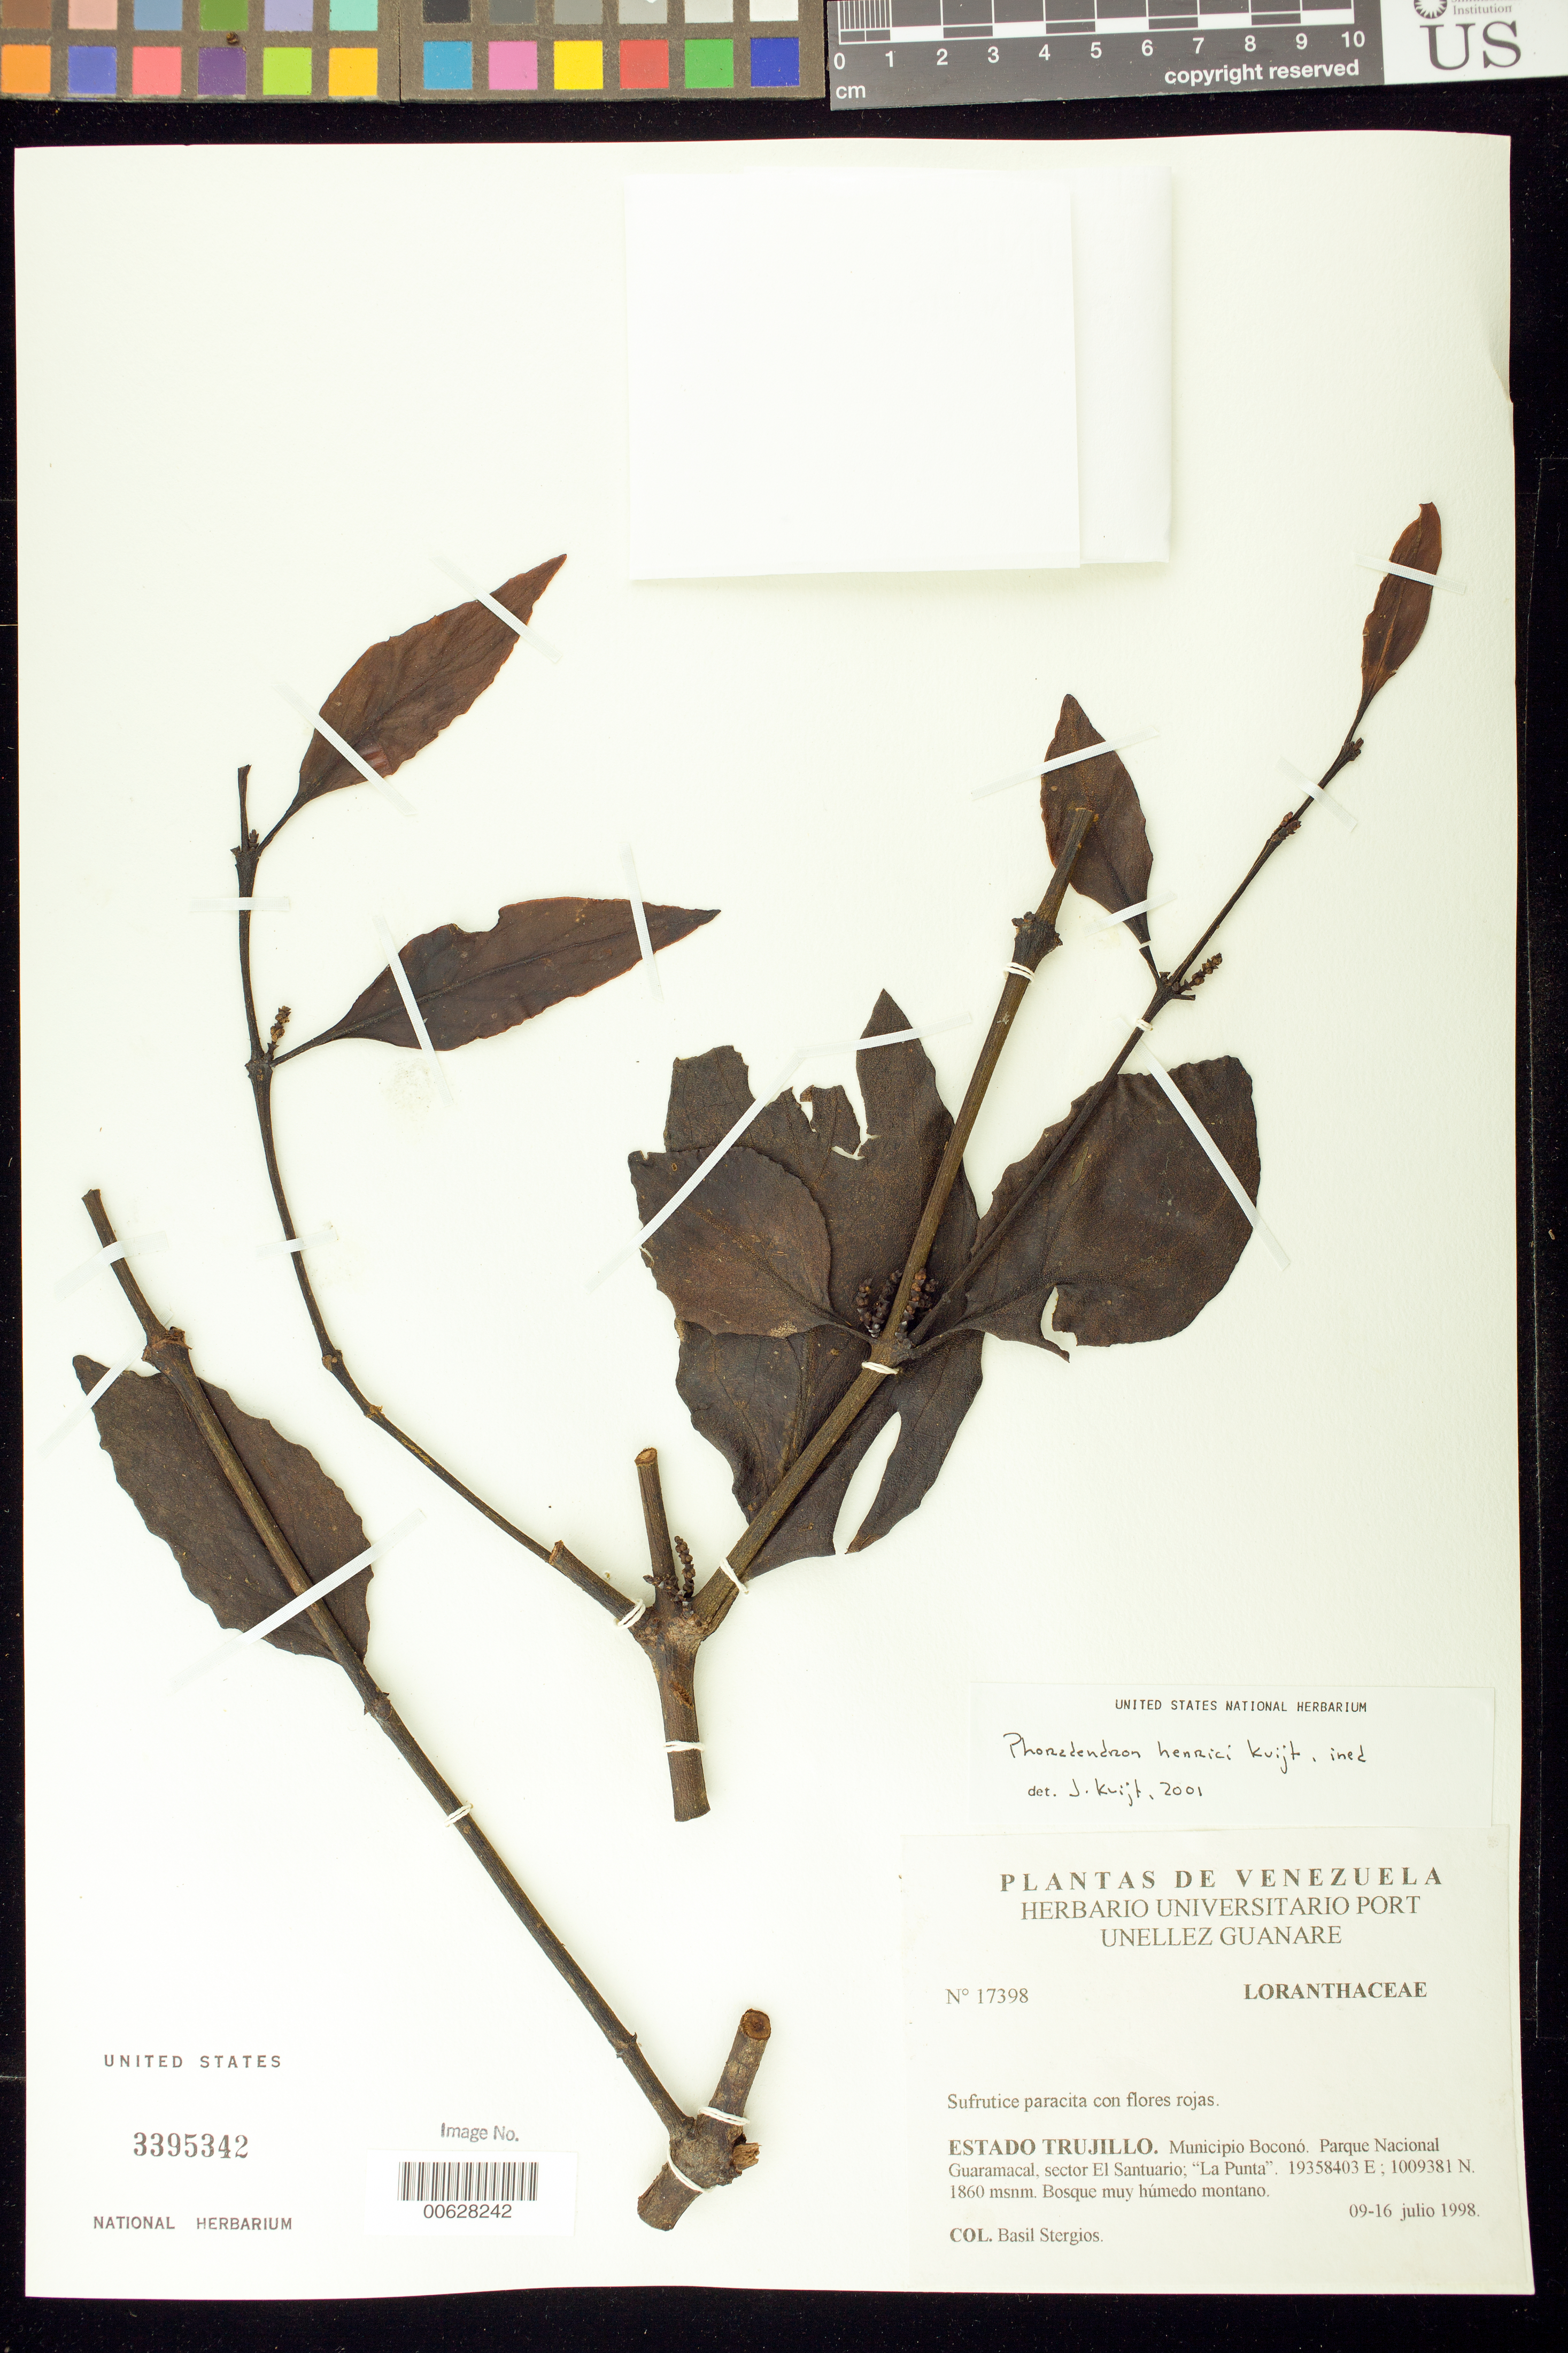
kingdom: Plantae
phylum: Tracheophyta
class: Magnoliopsida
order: Santalales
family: Viscaceae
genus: Phoradendron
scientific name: Phoradendron henrici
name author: Kuijt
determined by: Kuijt, Job, (CANADA)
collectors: B. G. Stergios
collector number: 17398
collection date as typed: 09 Jul 1998 to 16 Jul 1998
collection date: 1998-07-09/1998-07-16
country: Venezuela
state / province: Trujillo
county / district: Boconó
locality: Parque Nacional Guaramacal, sector El Santuario, La Punta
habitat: Bosques muy húmedo montano.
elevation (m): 1860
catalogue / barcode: US 3395342